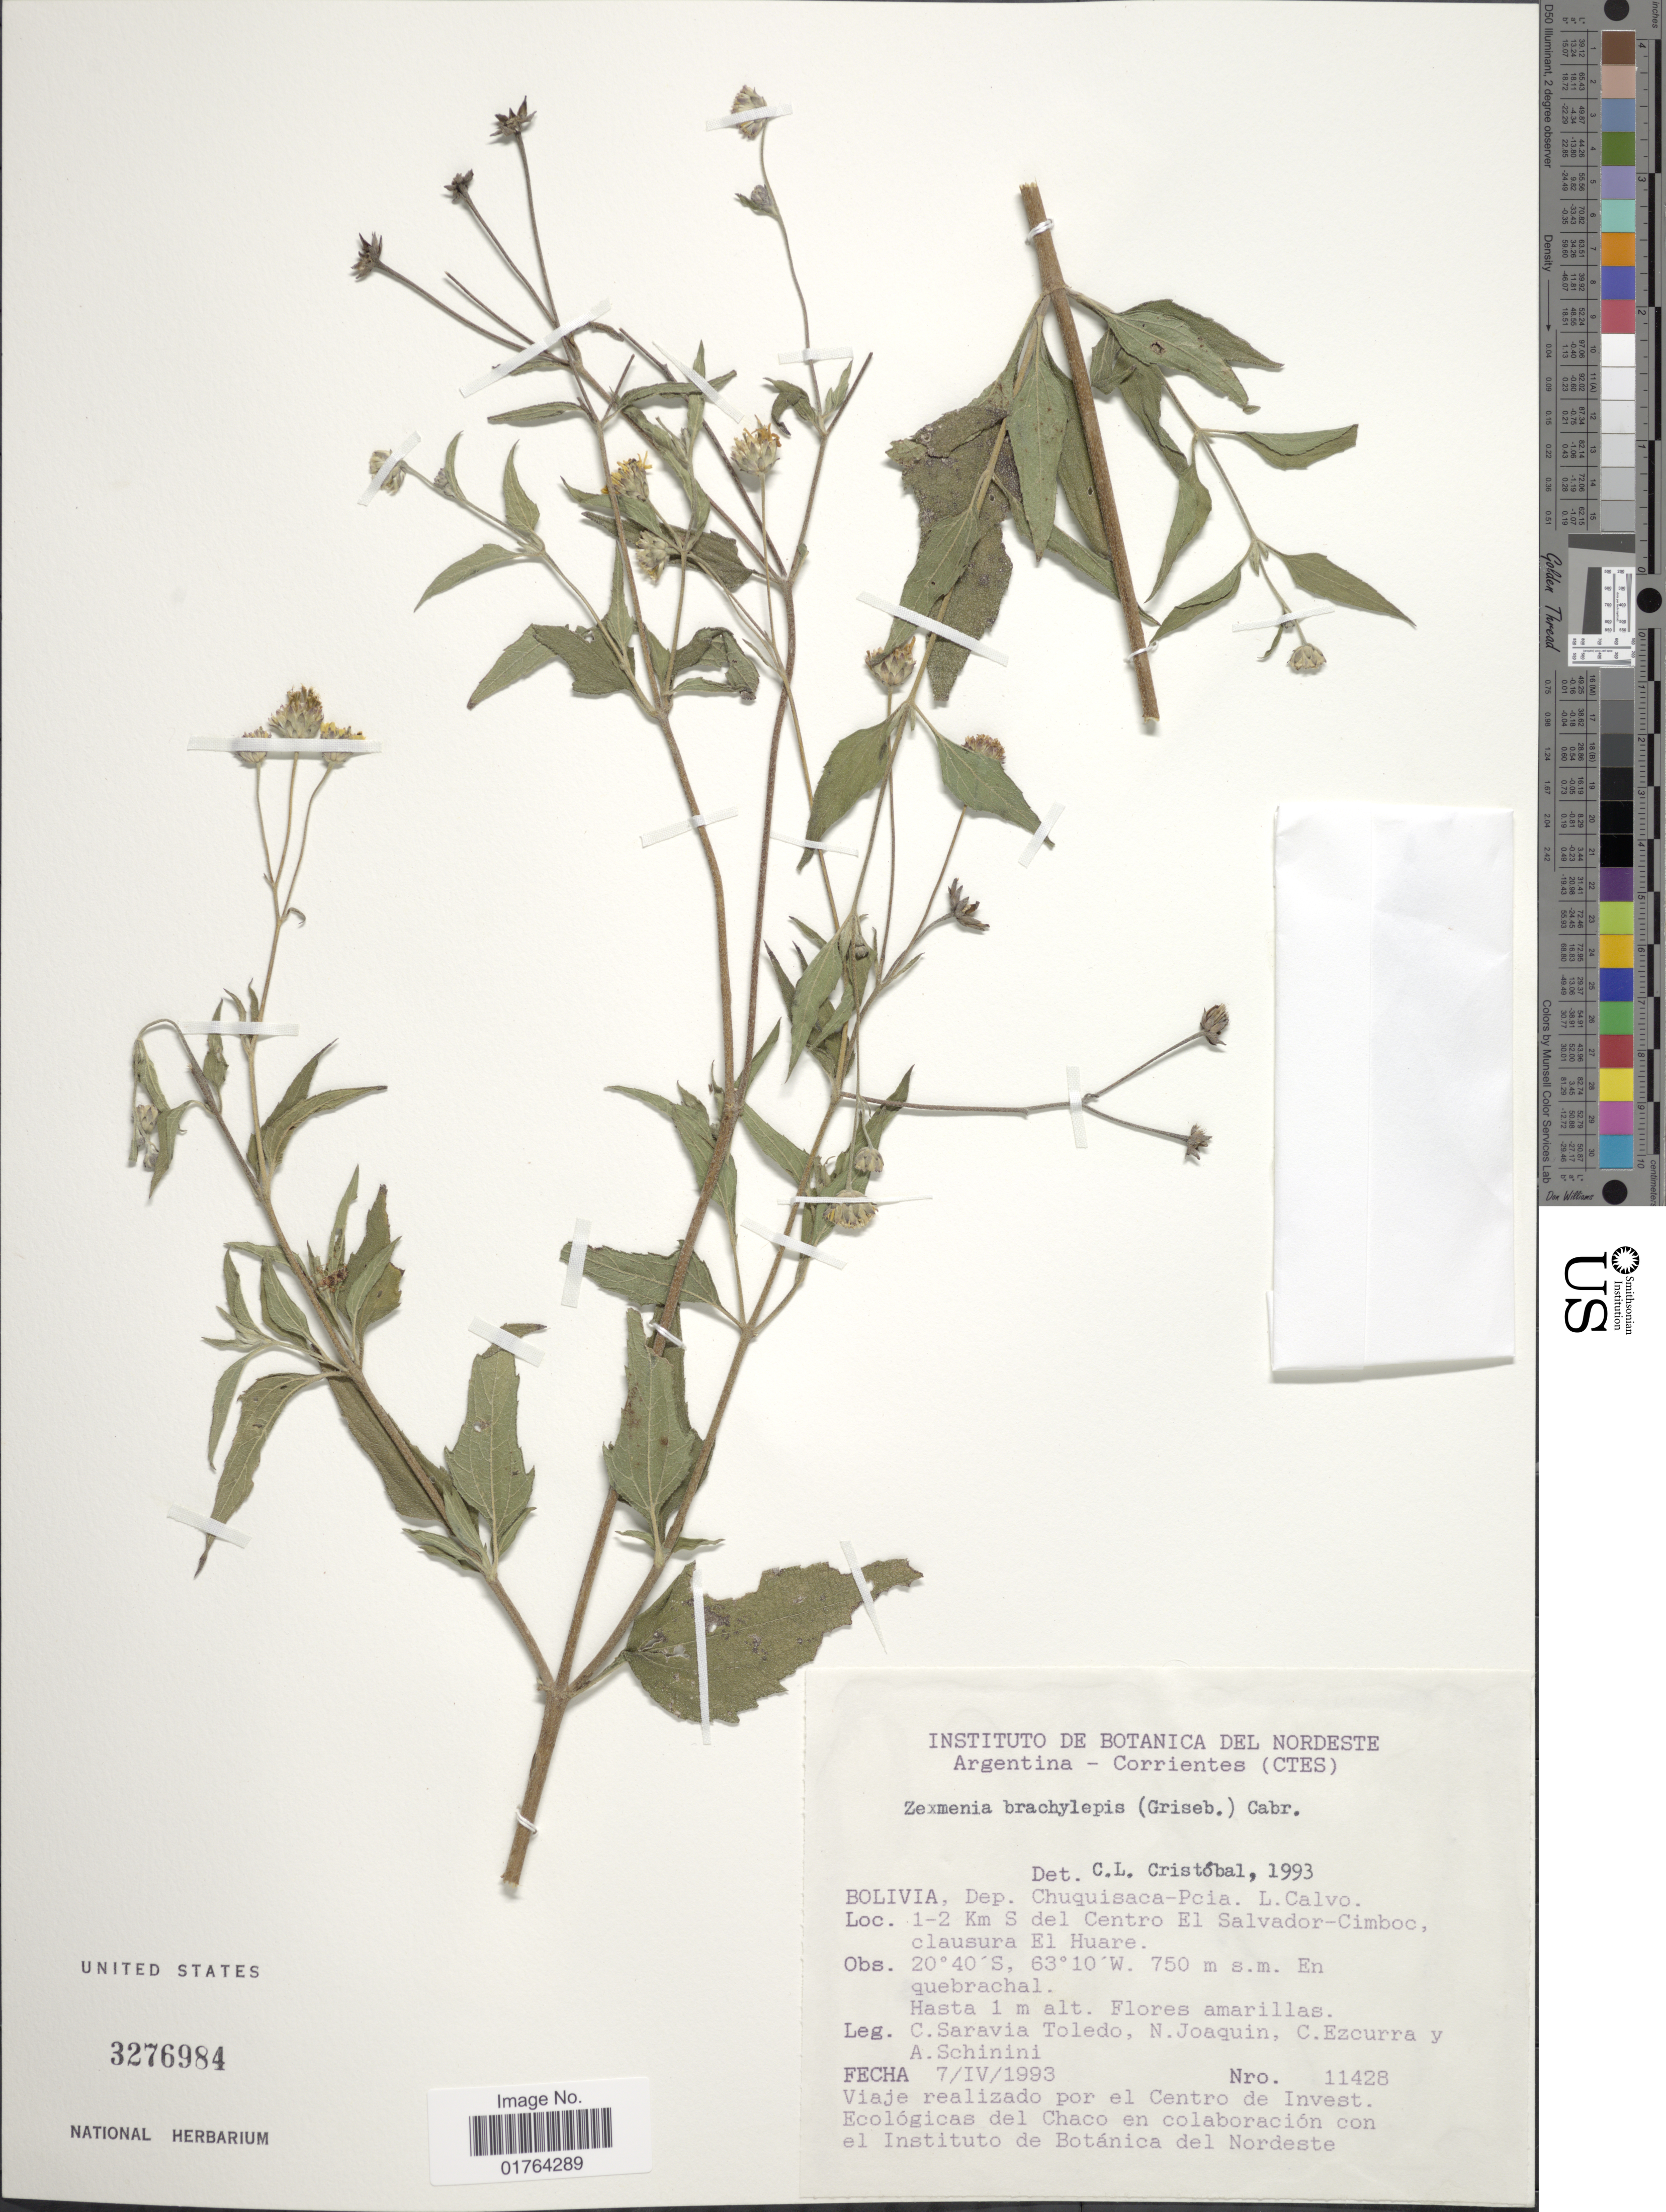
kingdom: Plantae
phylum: Tracheophyta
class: Magnoliopsida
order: Asterales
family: Asteraceae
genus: Zexmenia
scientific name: Zexmenia brachylepis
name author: (Griseb.) Cabrera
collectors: C. Saravia T., N. Joaquin, C. Ezcurra & A. Schinini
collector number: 11428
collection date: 1993-04-07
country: Bolivia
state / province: Chuquisaca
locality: Dep. Chuquisaca-Pcia, L. Calvo, 1-2 Km S del Cebtro El Salvador-Cimboc, clausura El Huare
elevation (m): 750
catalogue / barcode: US 3276984